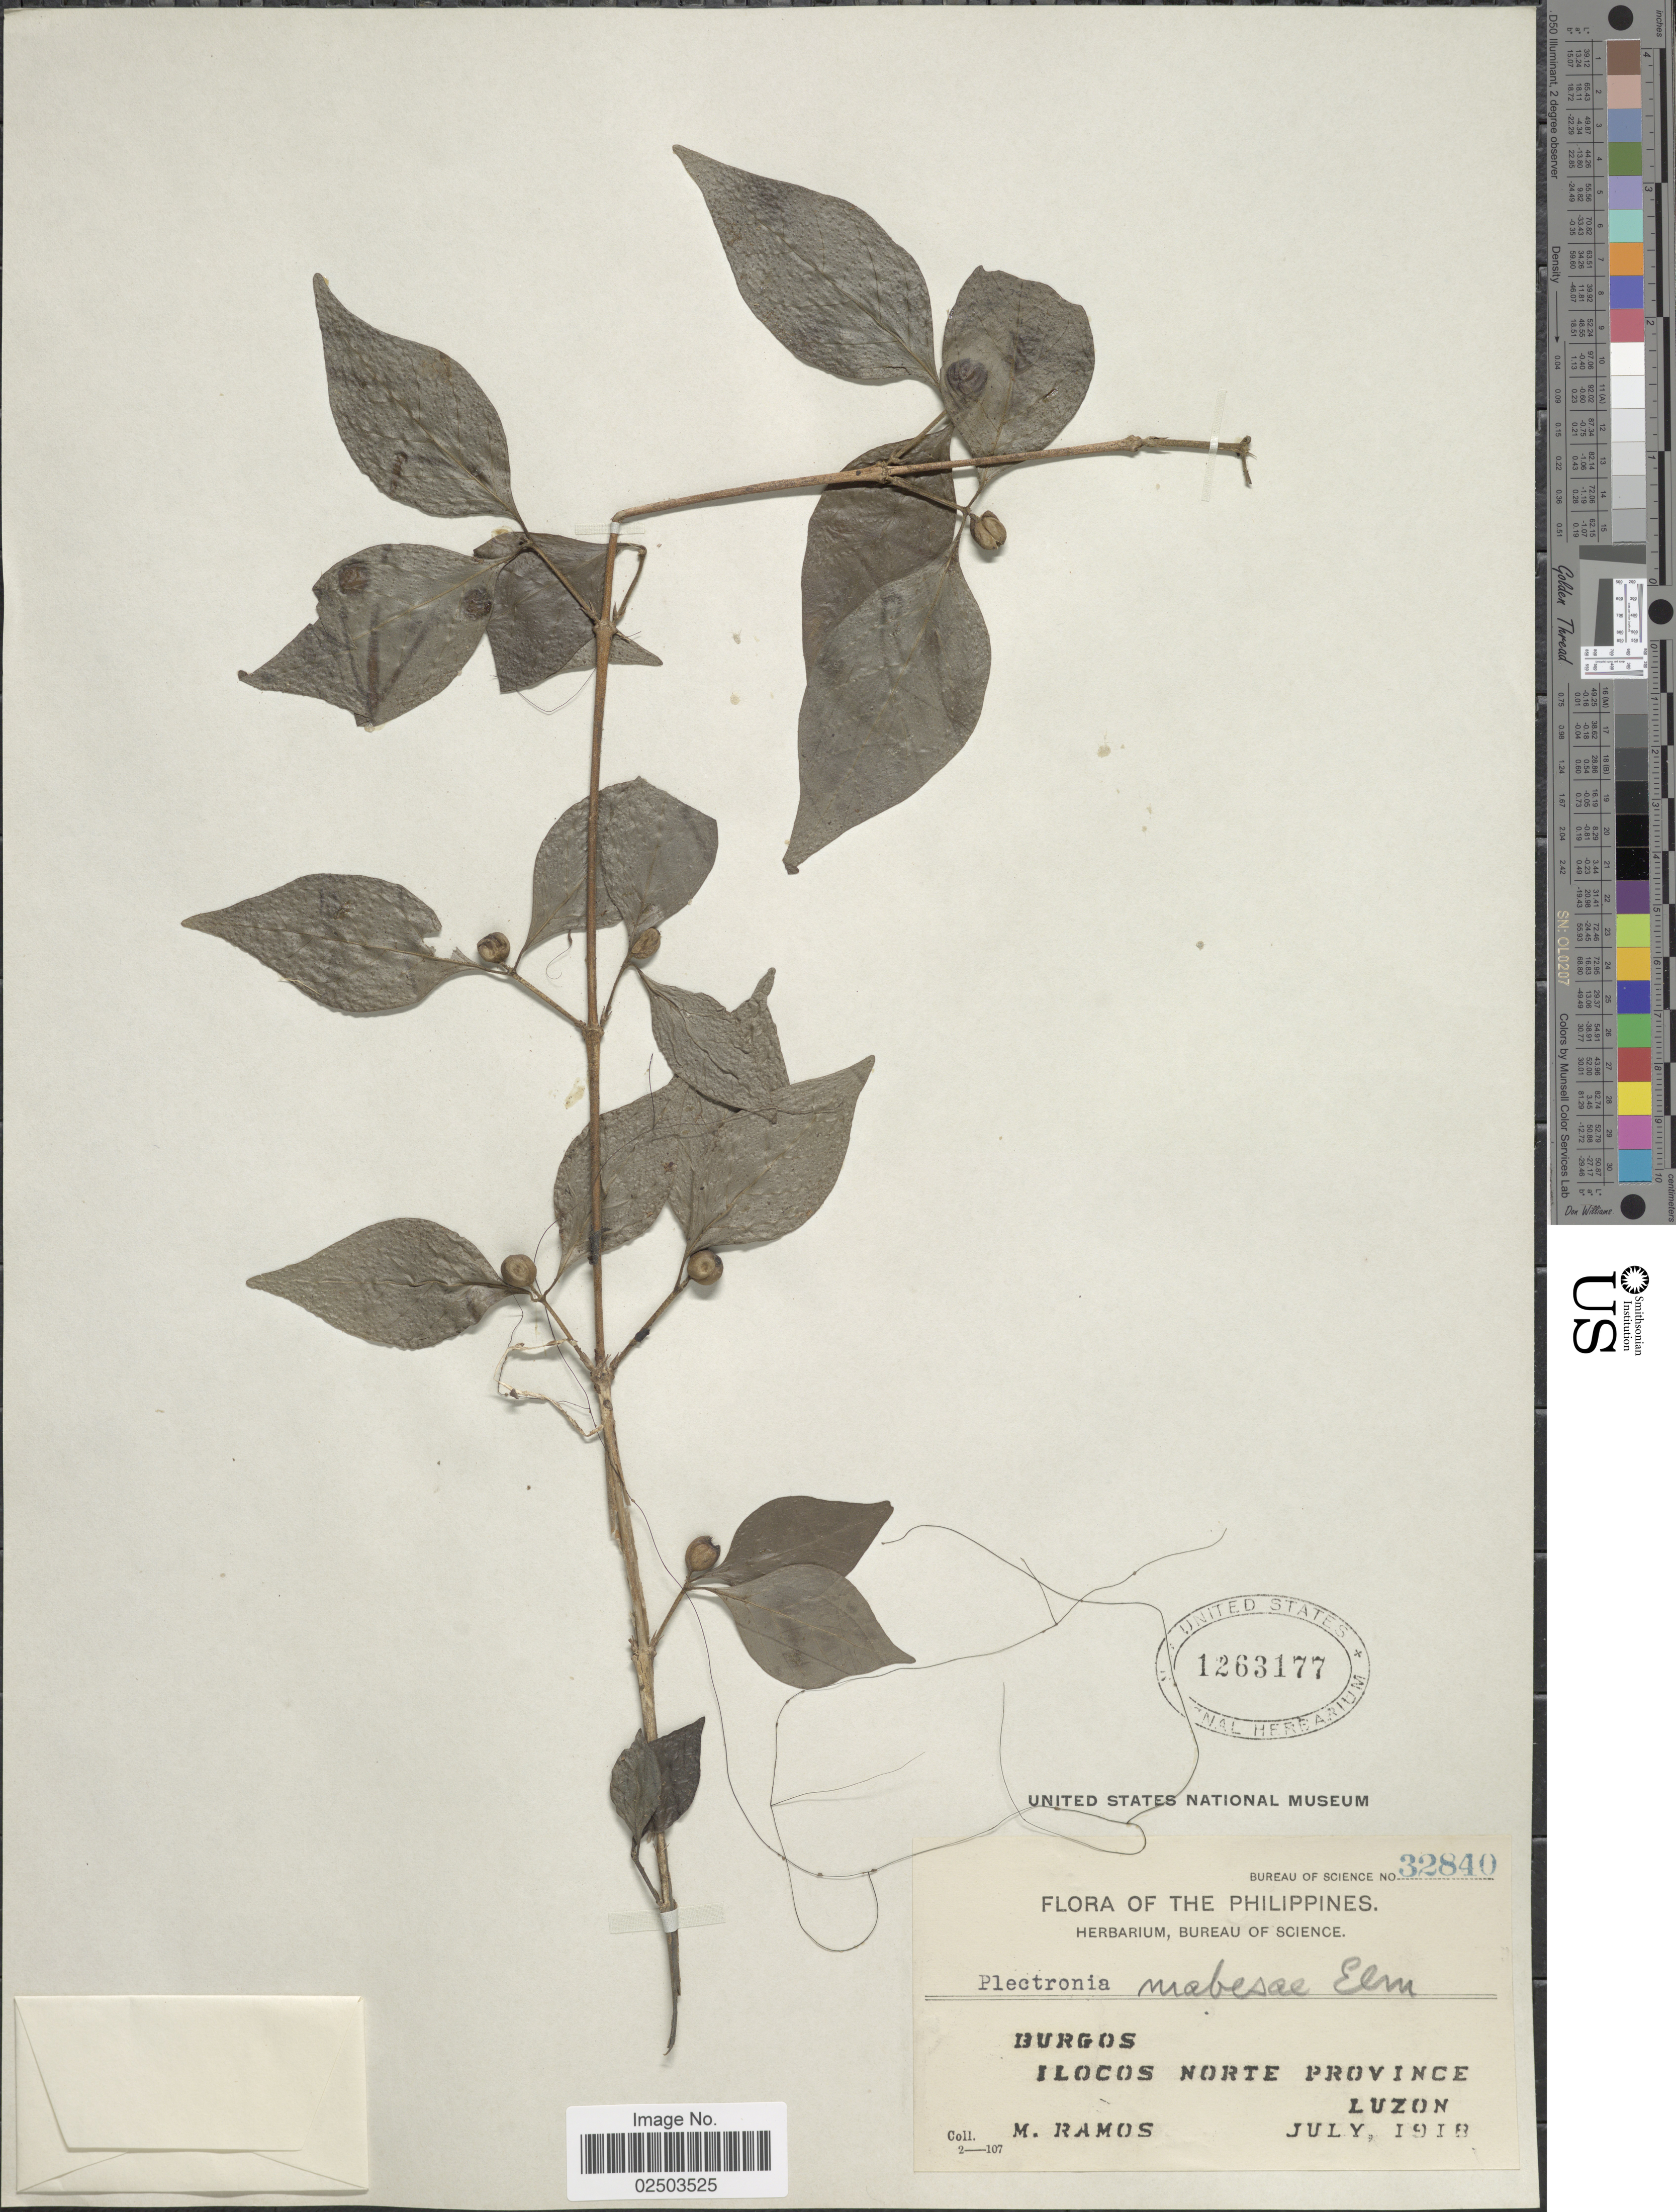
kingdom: Plantae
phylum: Tracheophyta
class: Magnoliopsida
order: Gentianales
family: Rubiaceae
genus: Canthium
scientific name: Canthium mabesae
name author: (Elmer) Merr.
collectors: M. Ramos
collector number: Bureau of Science 32840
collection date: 1918-07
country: Philippines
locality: Burgos, Ilocos Norte Province Luzon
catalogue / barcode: US 1263177